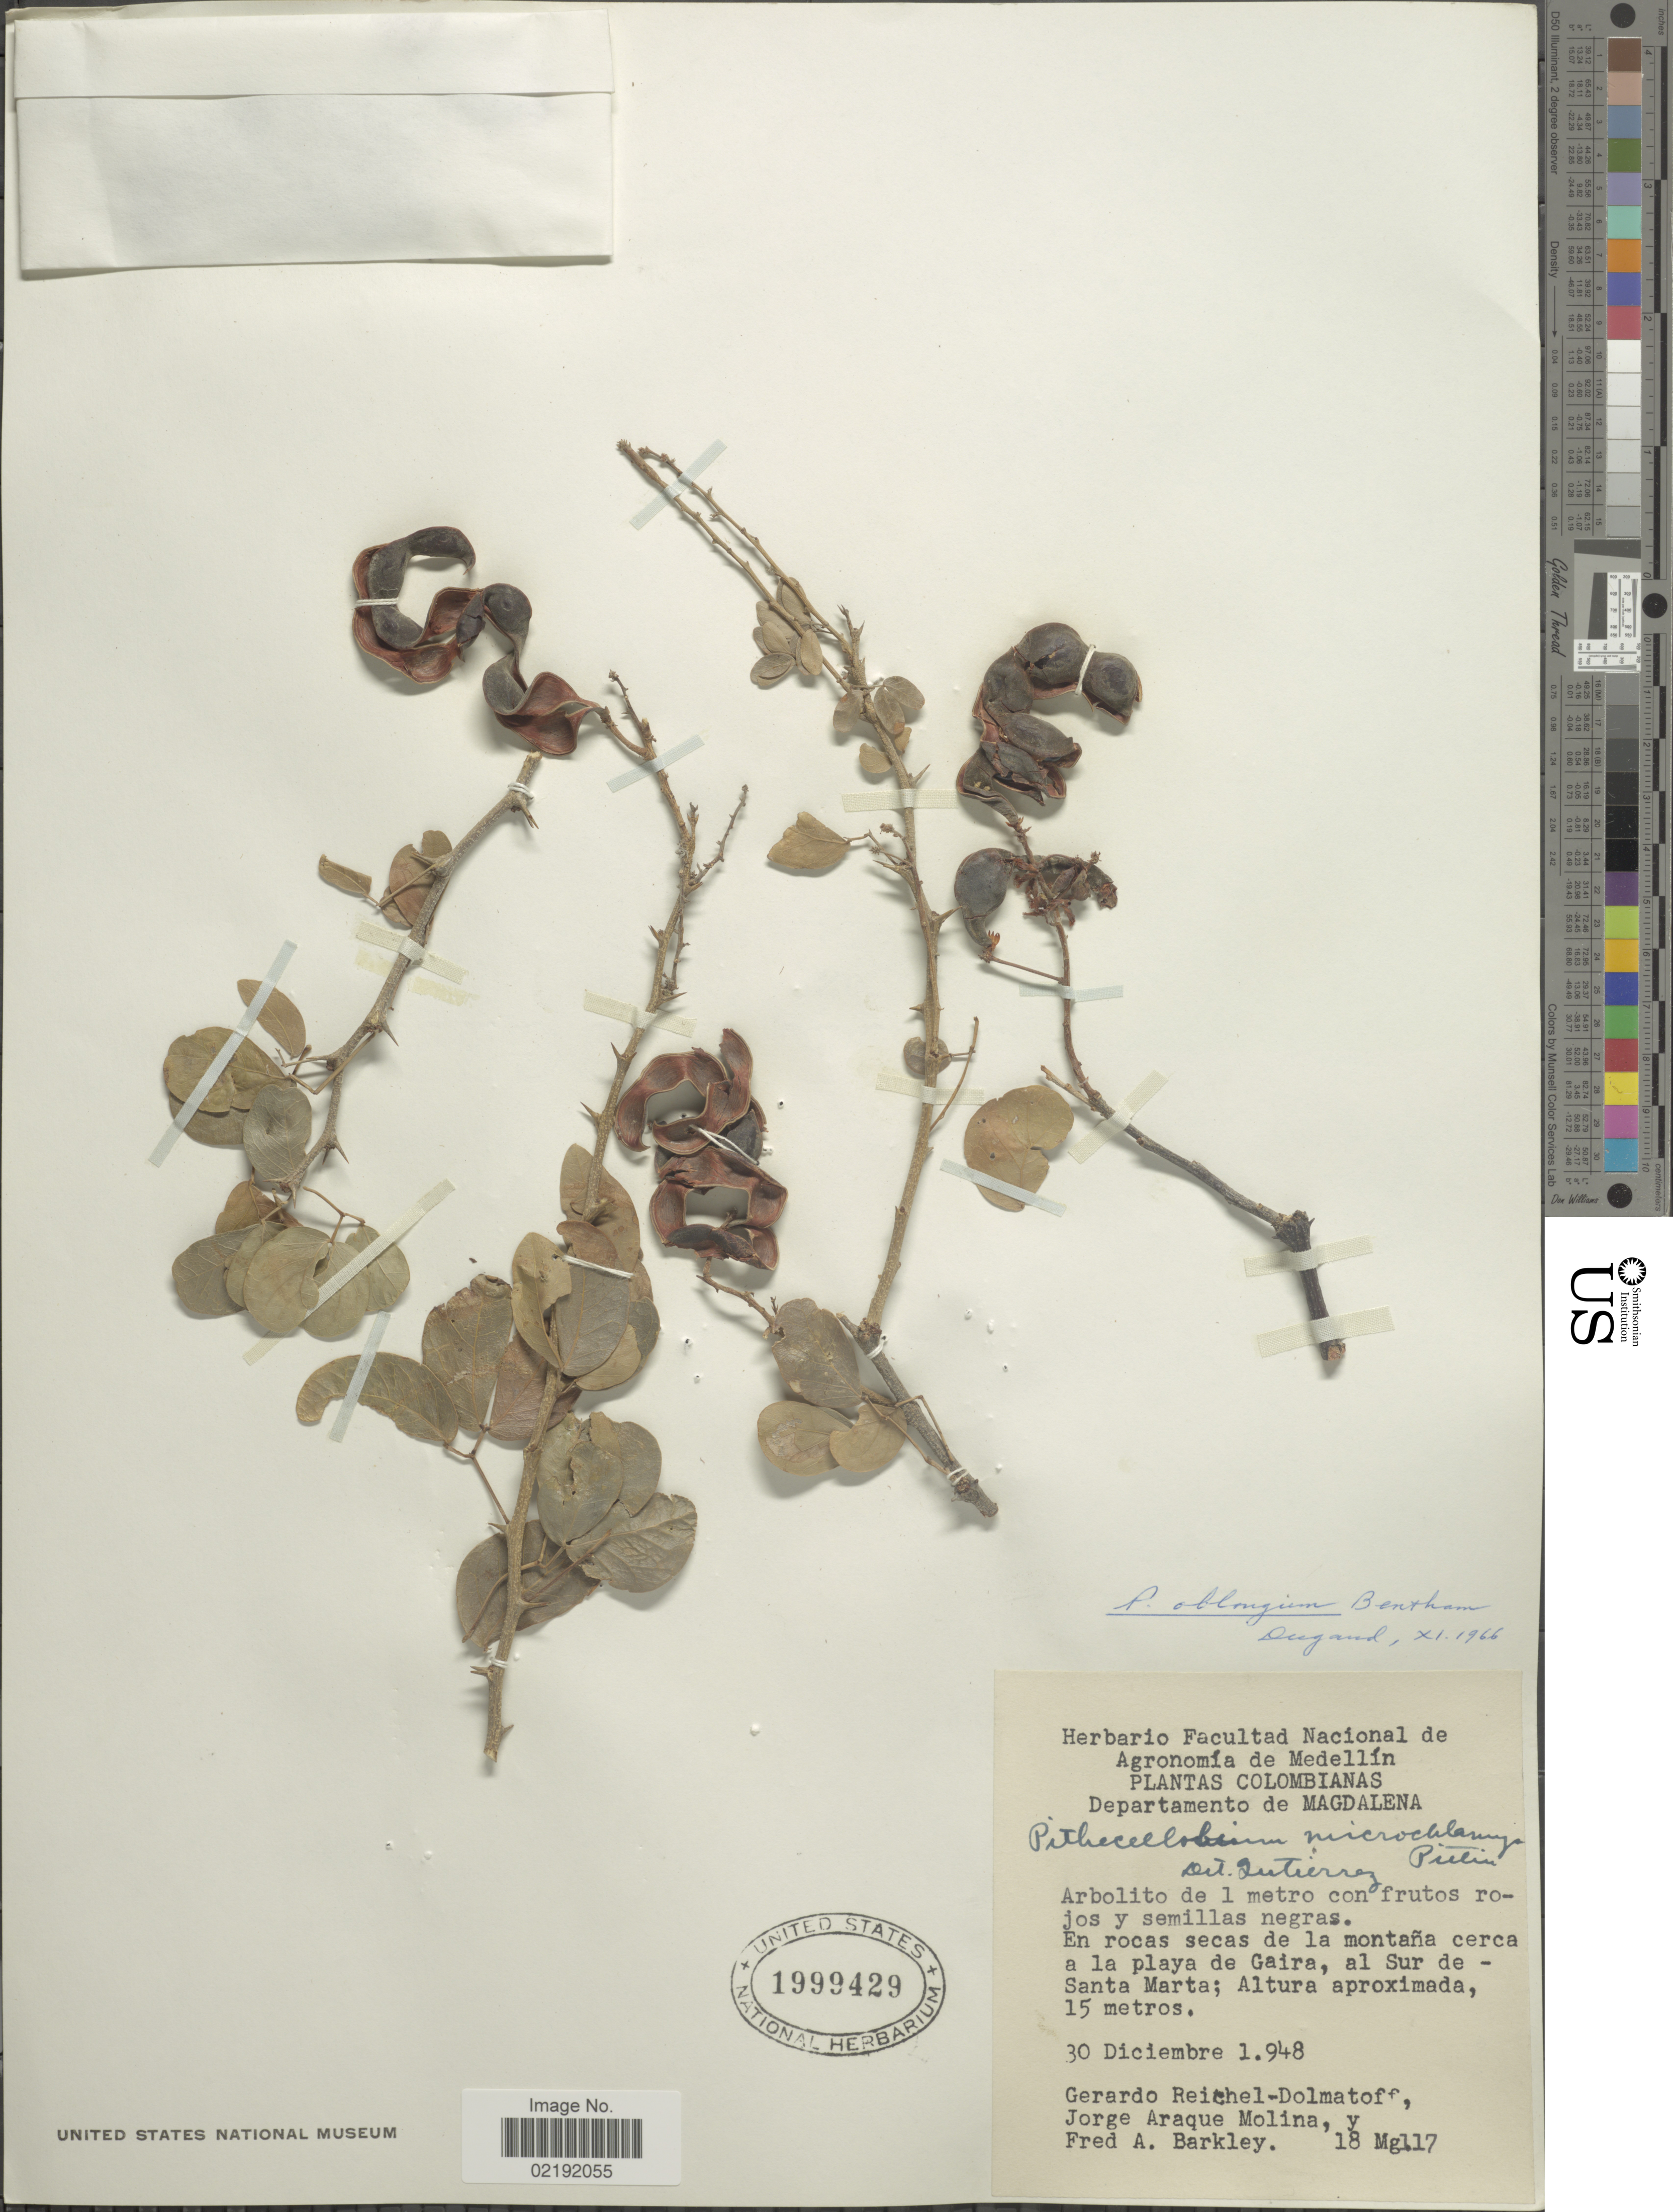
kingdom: Plantae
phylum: Tracheophyta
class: Magnoliopsida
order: Fabales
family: Fabaceae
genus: Pithecellobium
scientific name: Pithecellobium oblongum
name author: Benth.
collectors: G. Reichel-Dolmatoff, J. Araque Molina & F. A. Barkley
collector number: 18Mg117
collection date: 1948-12-30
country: Colombia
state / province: Magdalena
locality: Departamento de Magdalena. En rocas secas de la montaña cerca a la playa de Gaira, al Sur de Santa Marta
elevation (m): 15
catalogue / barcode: US 1999429